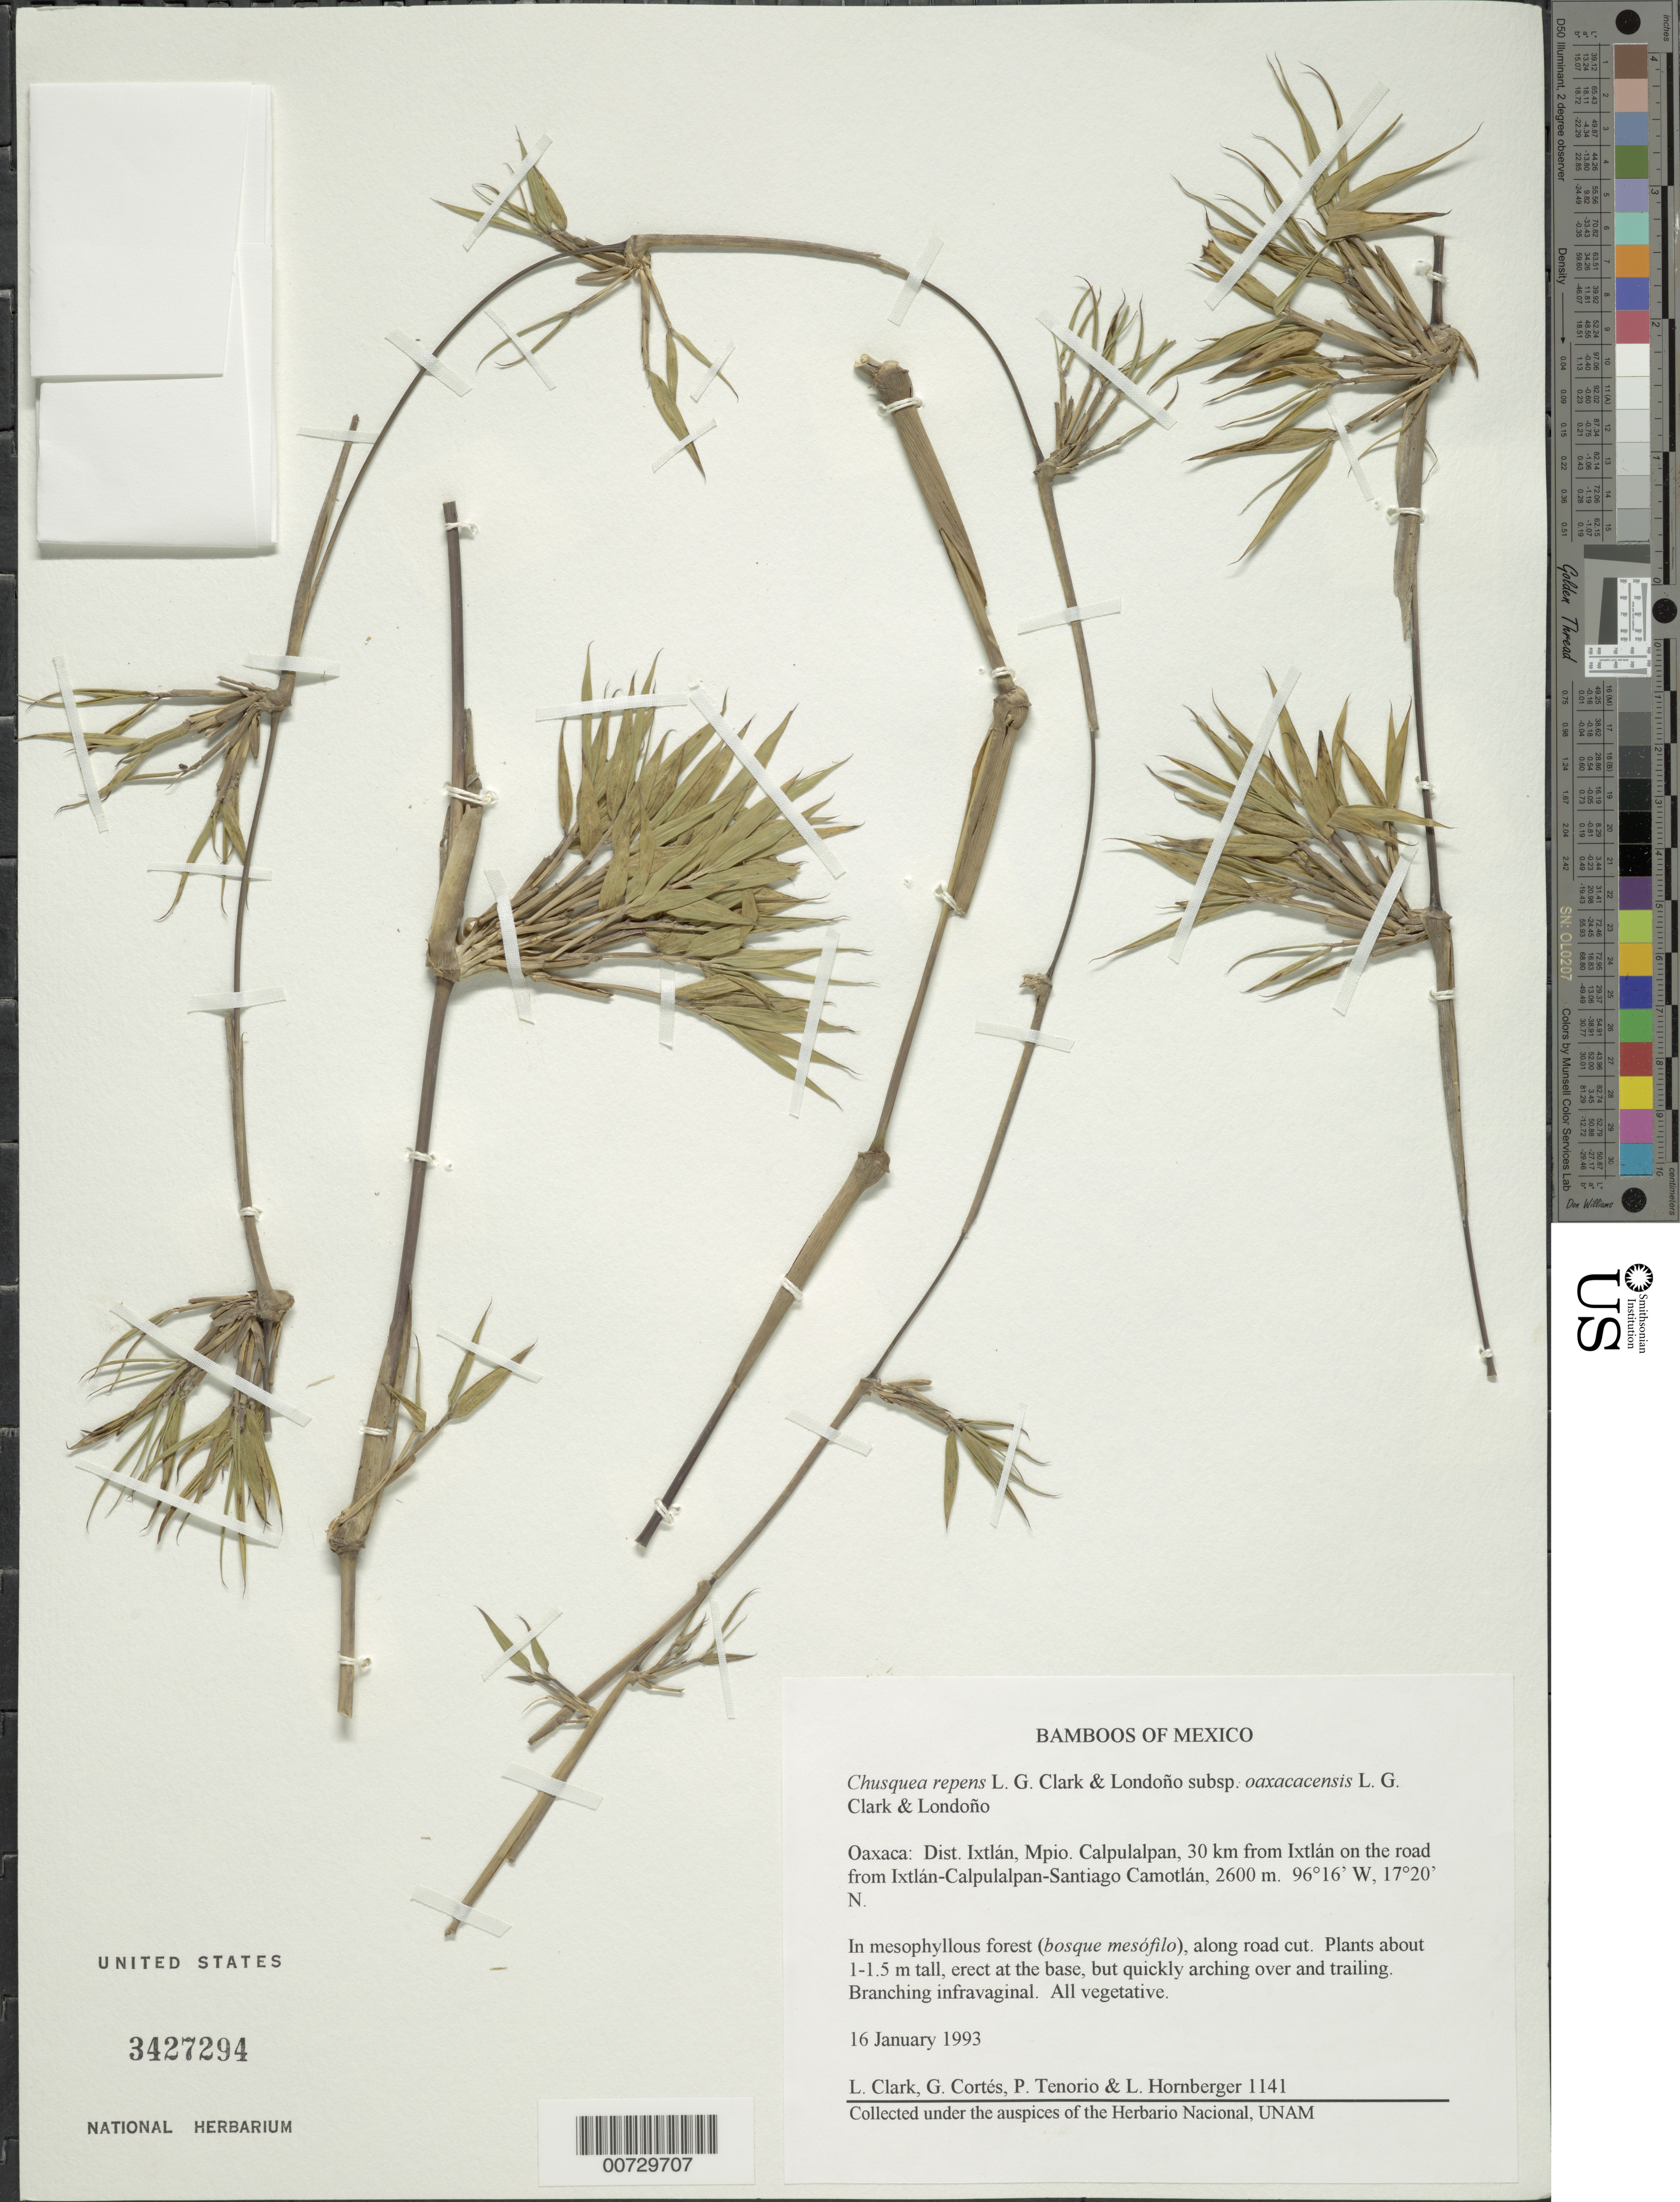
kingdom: Plantae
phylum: Tracheophyta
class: Liliopsida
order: Poales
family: Poaceae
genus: Chusquea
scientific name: Chusquea repens subsp. oaxacacensis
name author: L.G. Clark & Londoño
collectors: L. G. Clark, G. Cortés R., P. Tenorio L. & L. Hornberger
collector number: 1141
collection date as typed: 16 Jan 1993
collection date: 1993-01-16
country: Mexico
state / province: Oaxaca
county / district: Ixtlán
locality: Calpulalpan.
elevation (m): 2600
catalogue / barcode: US 3427294